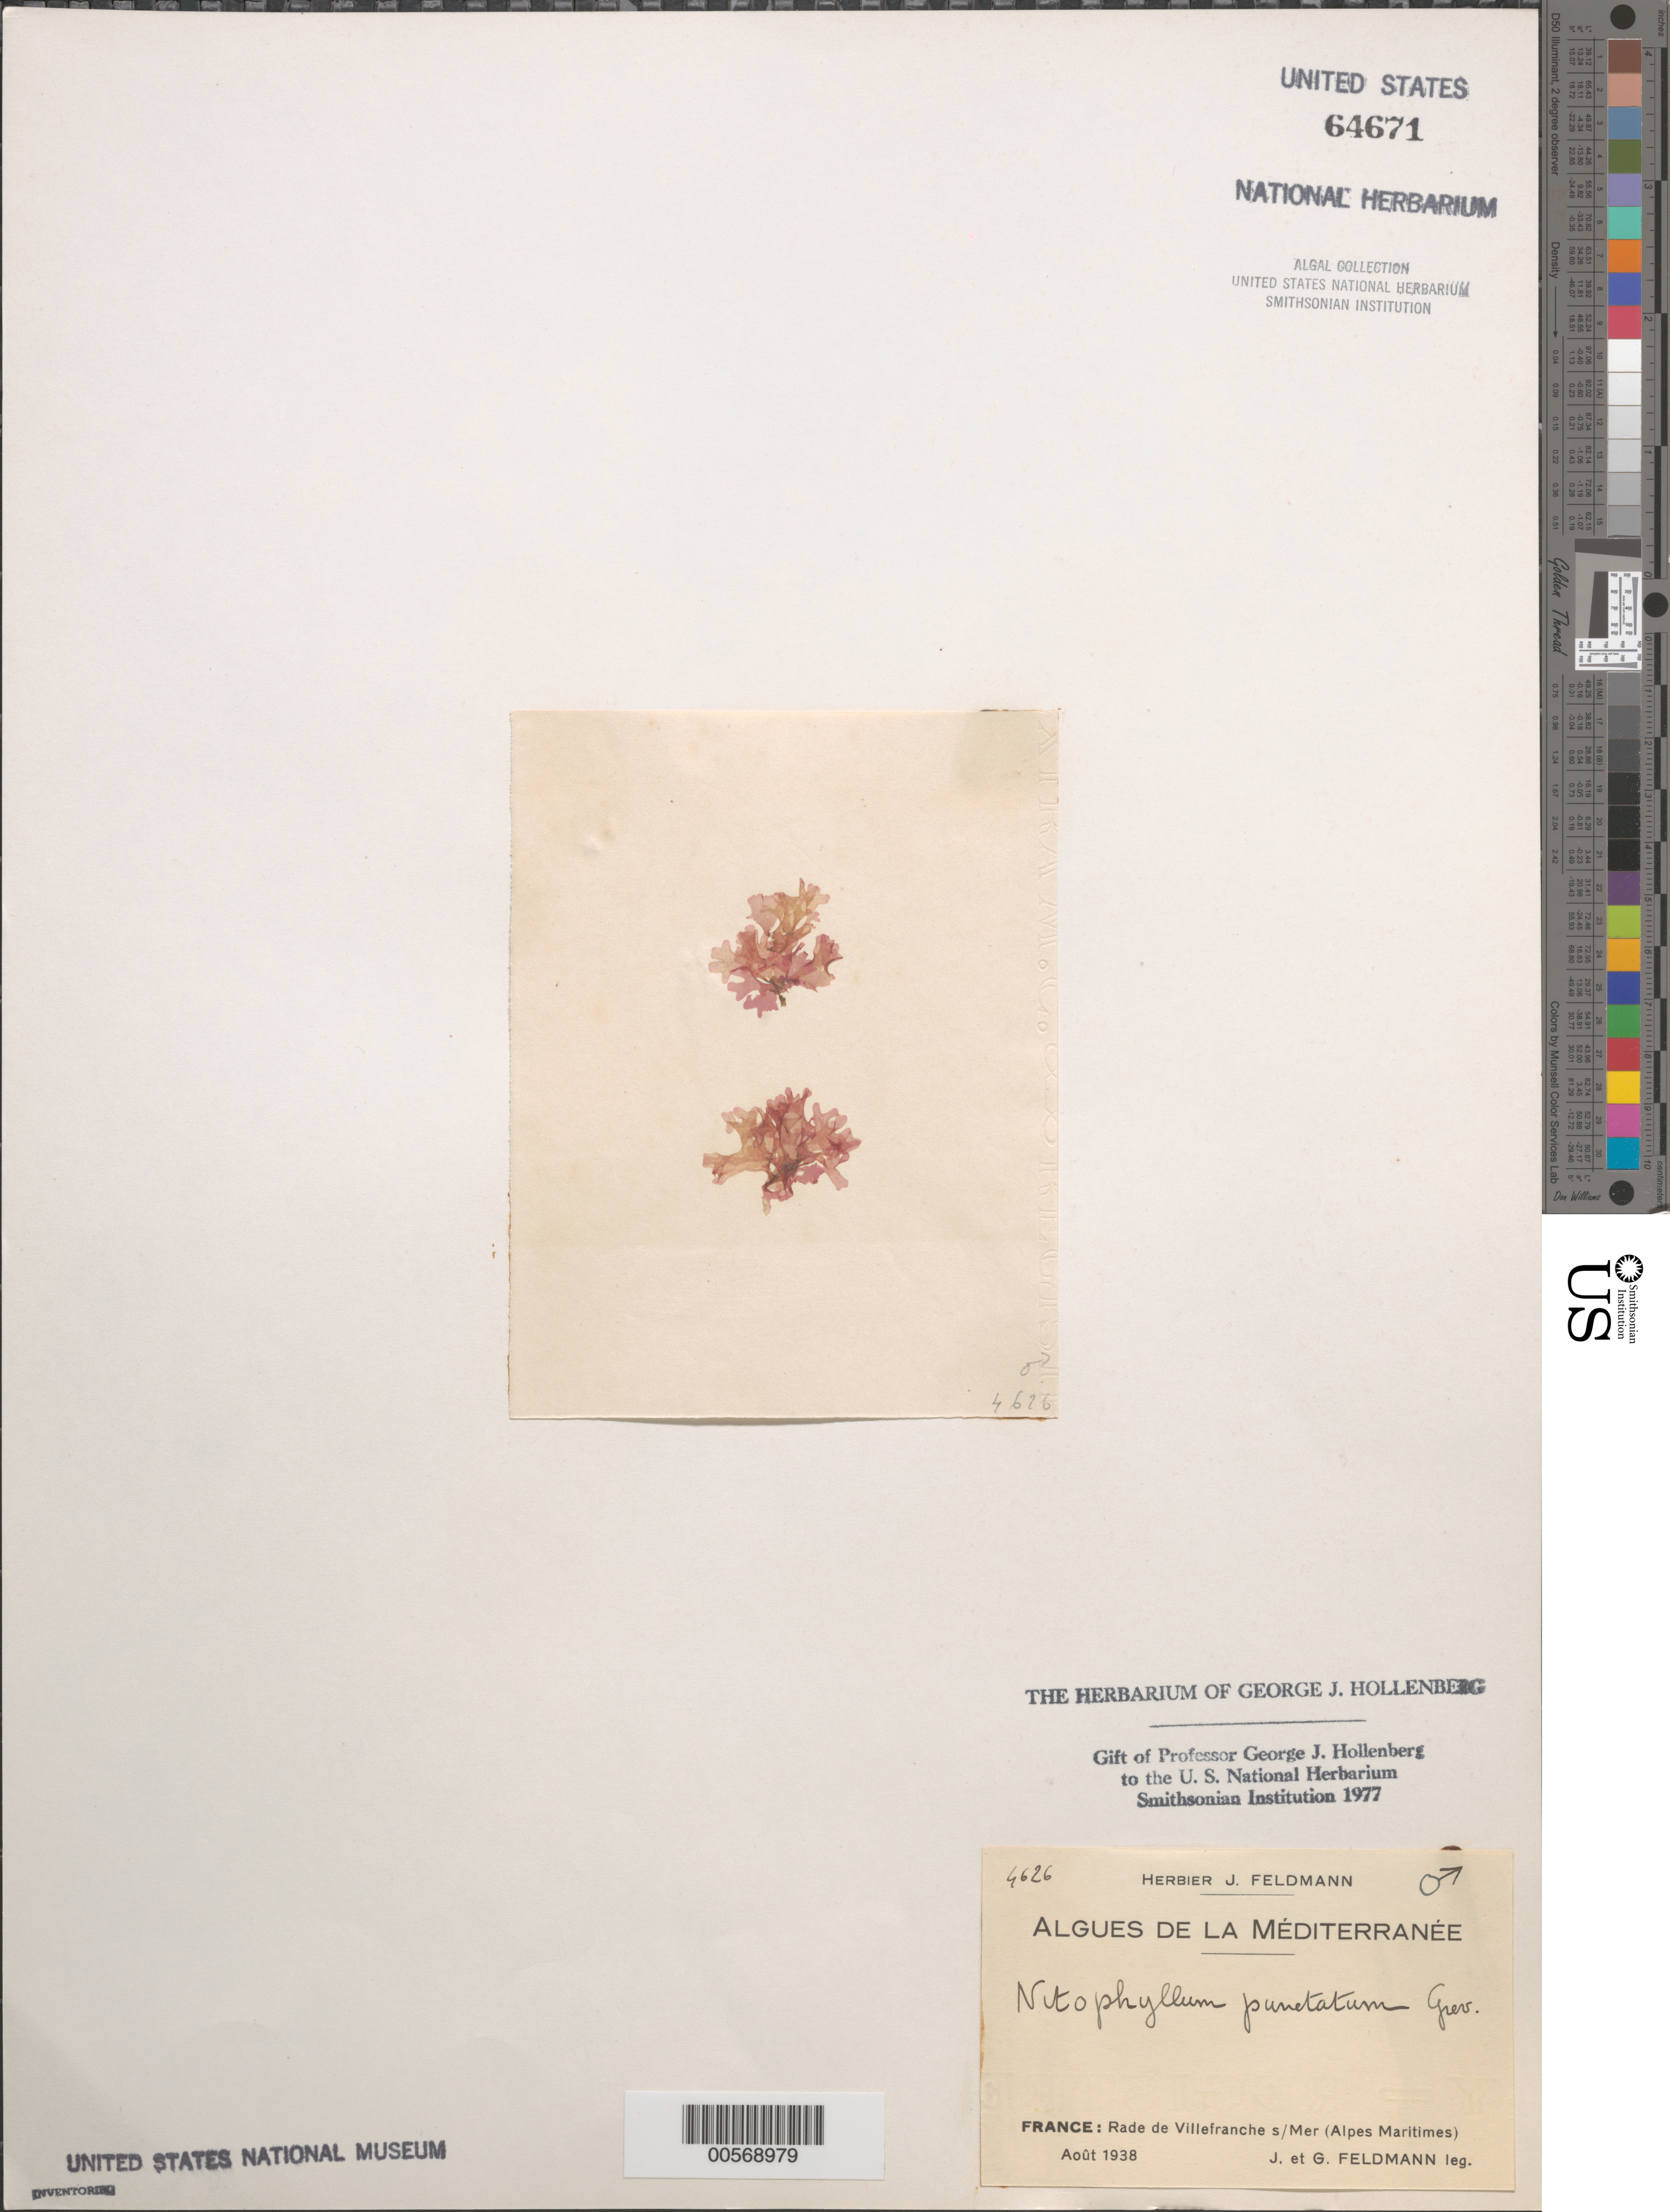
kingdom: Plantae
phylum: Rhodophyta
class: Florideophyceae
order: Ceramiales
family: Delesseriaceae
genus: Nitophyllum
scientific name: Nitophyllum punctatum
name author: (Stackh.) Grev.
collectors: J. Feldmann & G. Feldmann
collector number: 4626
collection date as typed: Aug 1938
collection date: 1938-08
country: France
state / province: Provence-Alpes-Côte d'Azur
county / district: Alpes-Maritimes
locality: Rade de Villefranche sur Mer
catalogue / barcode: US 64671